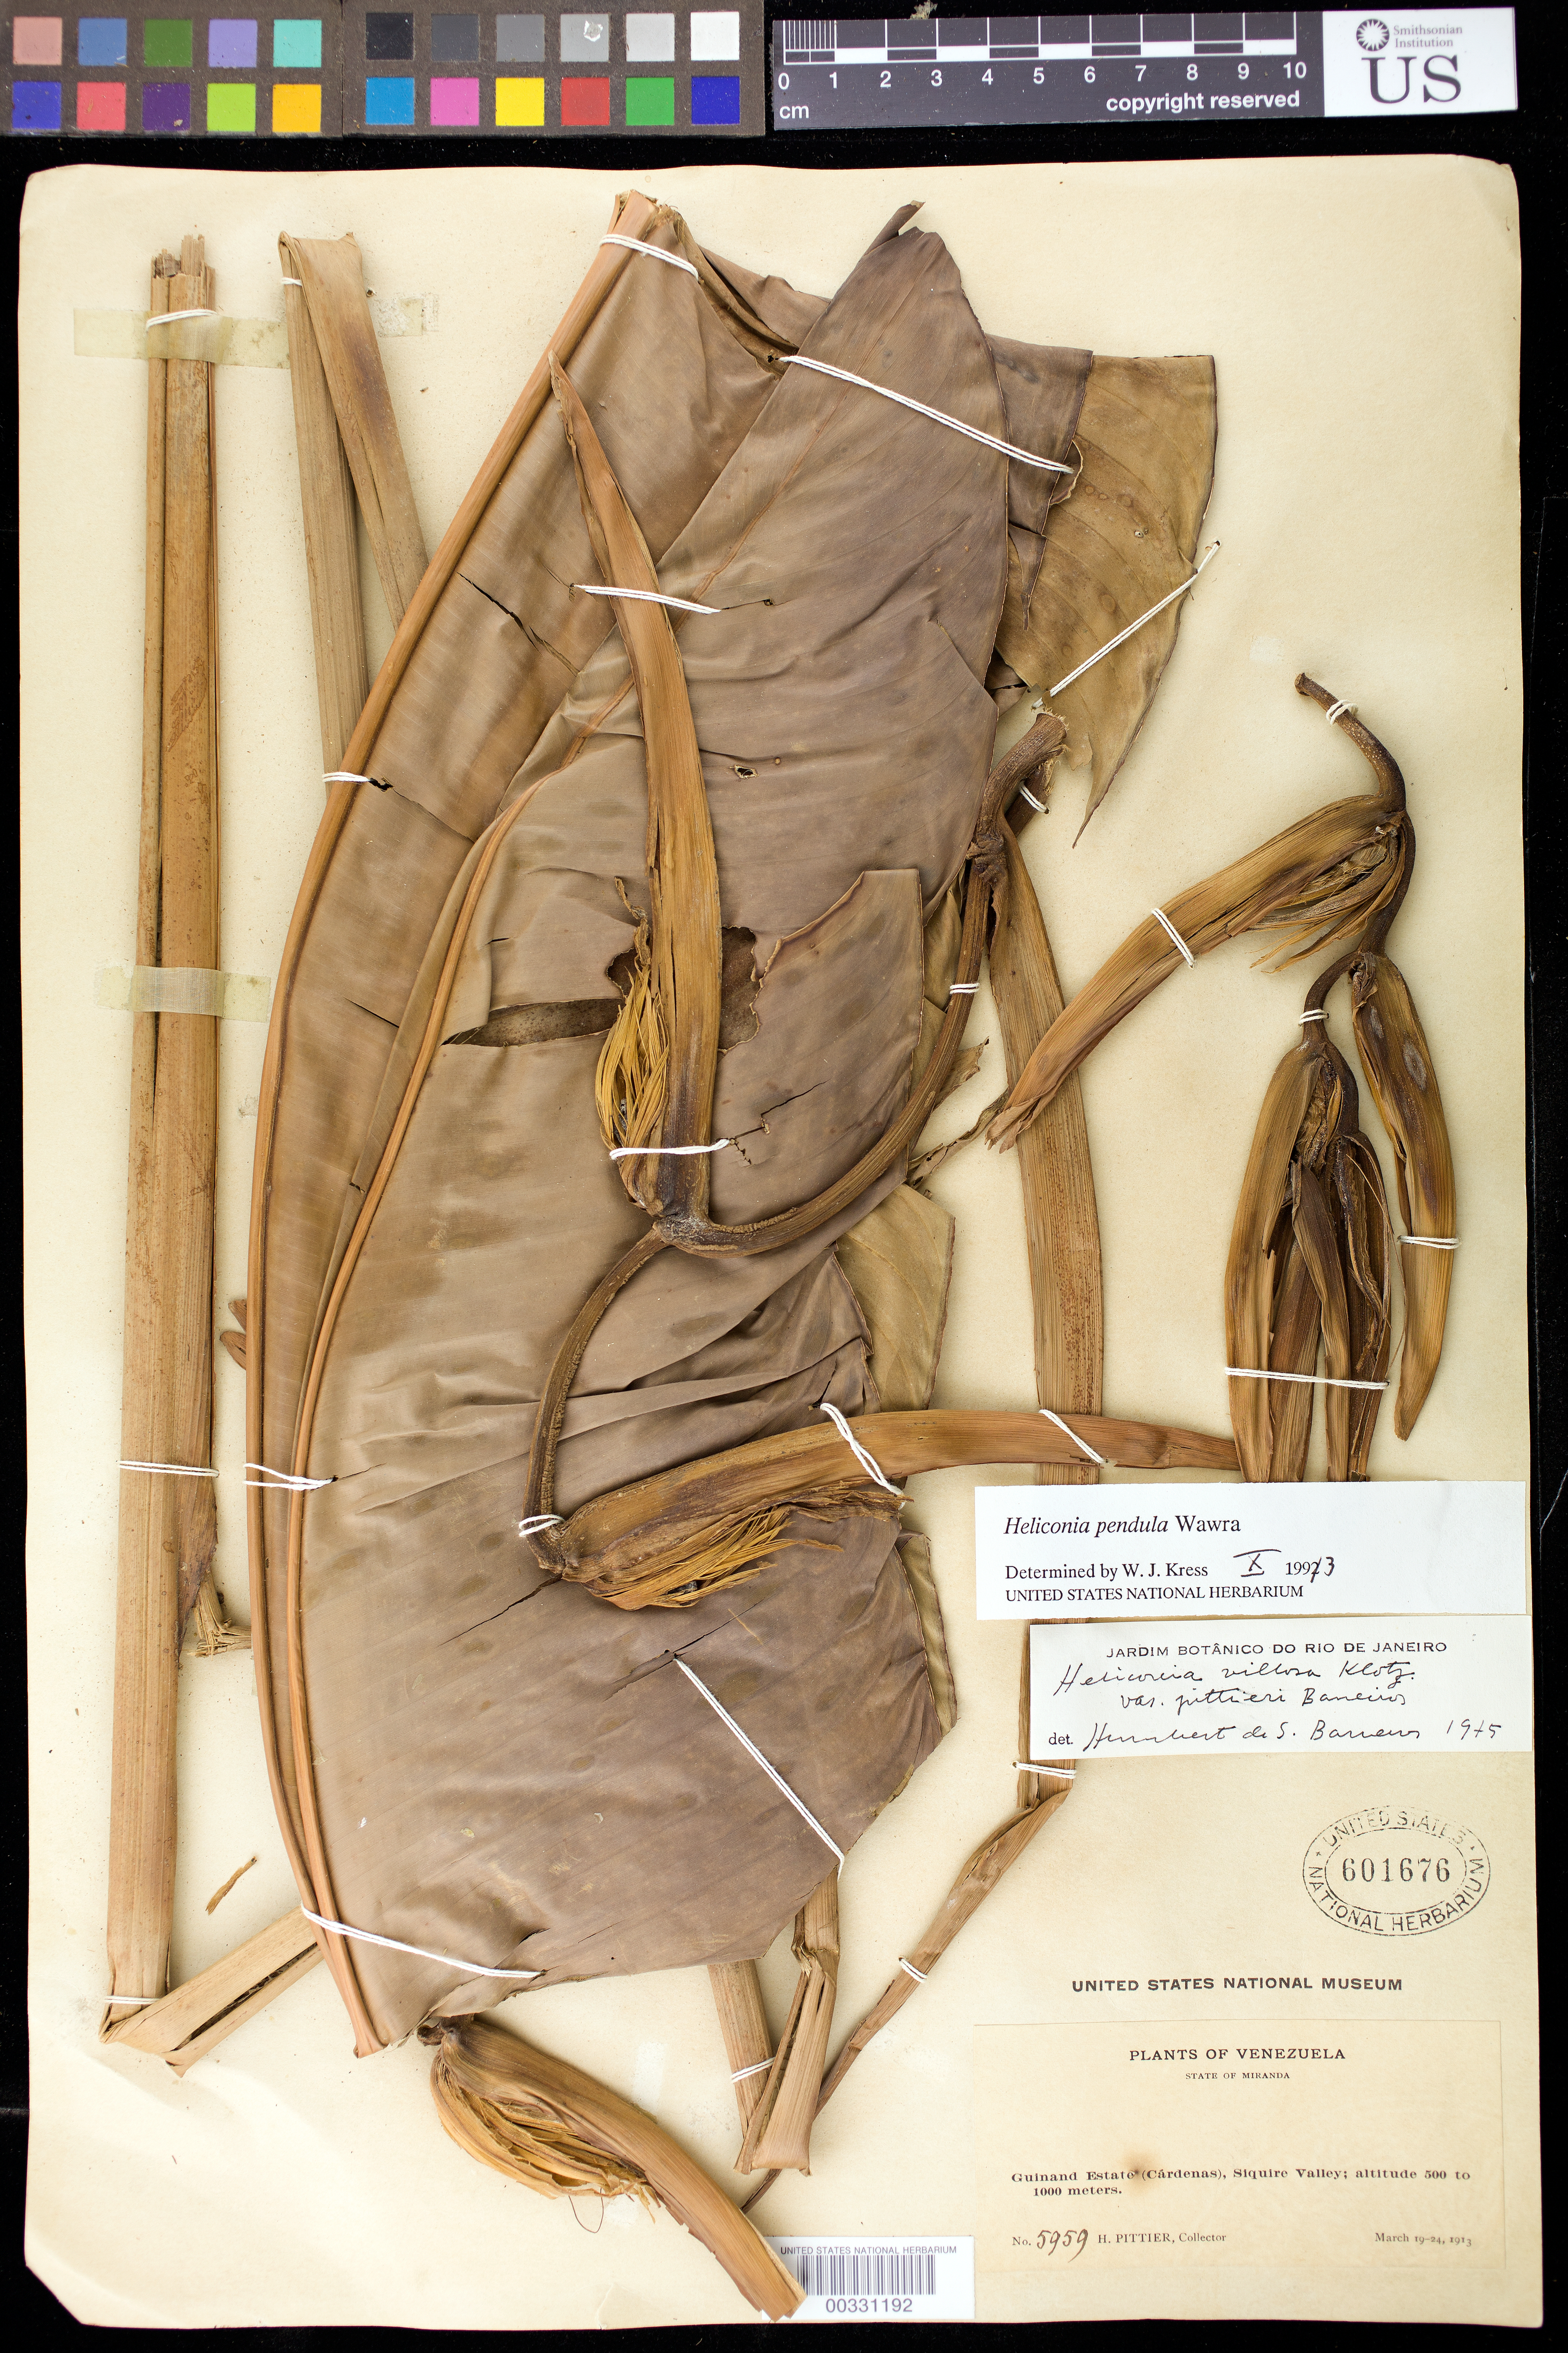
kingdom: Plantae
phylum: Tracheophyta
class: Liliopsida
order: Zingiberales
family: Heliconiaceae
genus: Heliconia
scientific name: Heliconia sp.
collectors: H. F. Pittier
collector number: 5959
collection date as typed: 19 Mar 1913 to 24 Mar 1913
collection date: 1913-03-19/1913-03-24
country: Venezuela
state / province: Miranda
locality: Guinand estate (cardenas), siquire valley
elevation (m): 500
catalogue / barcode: US 601676